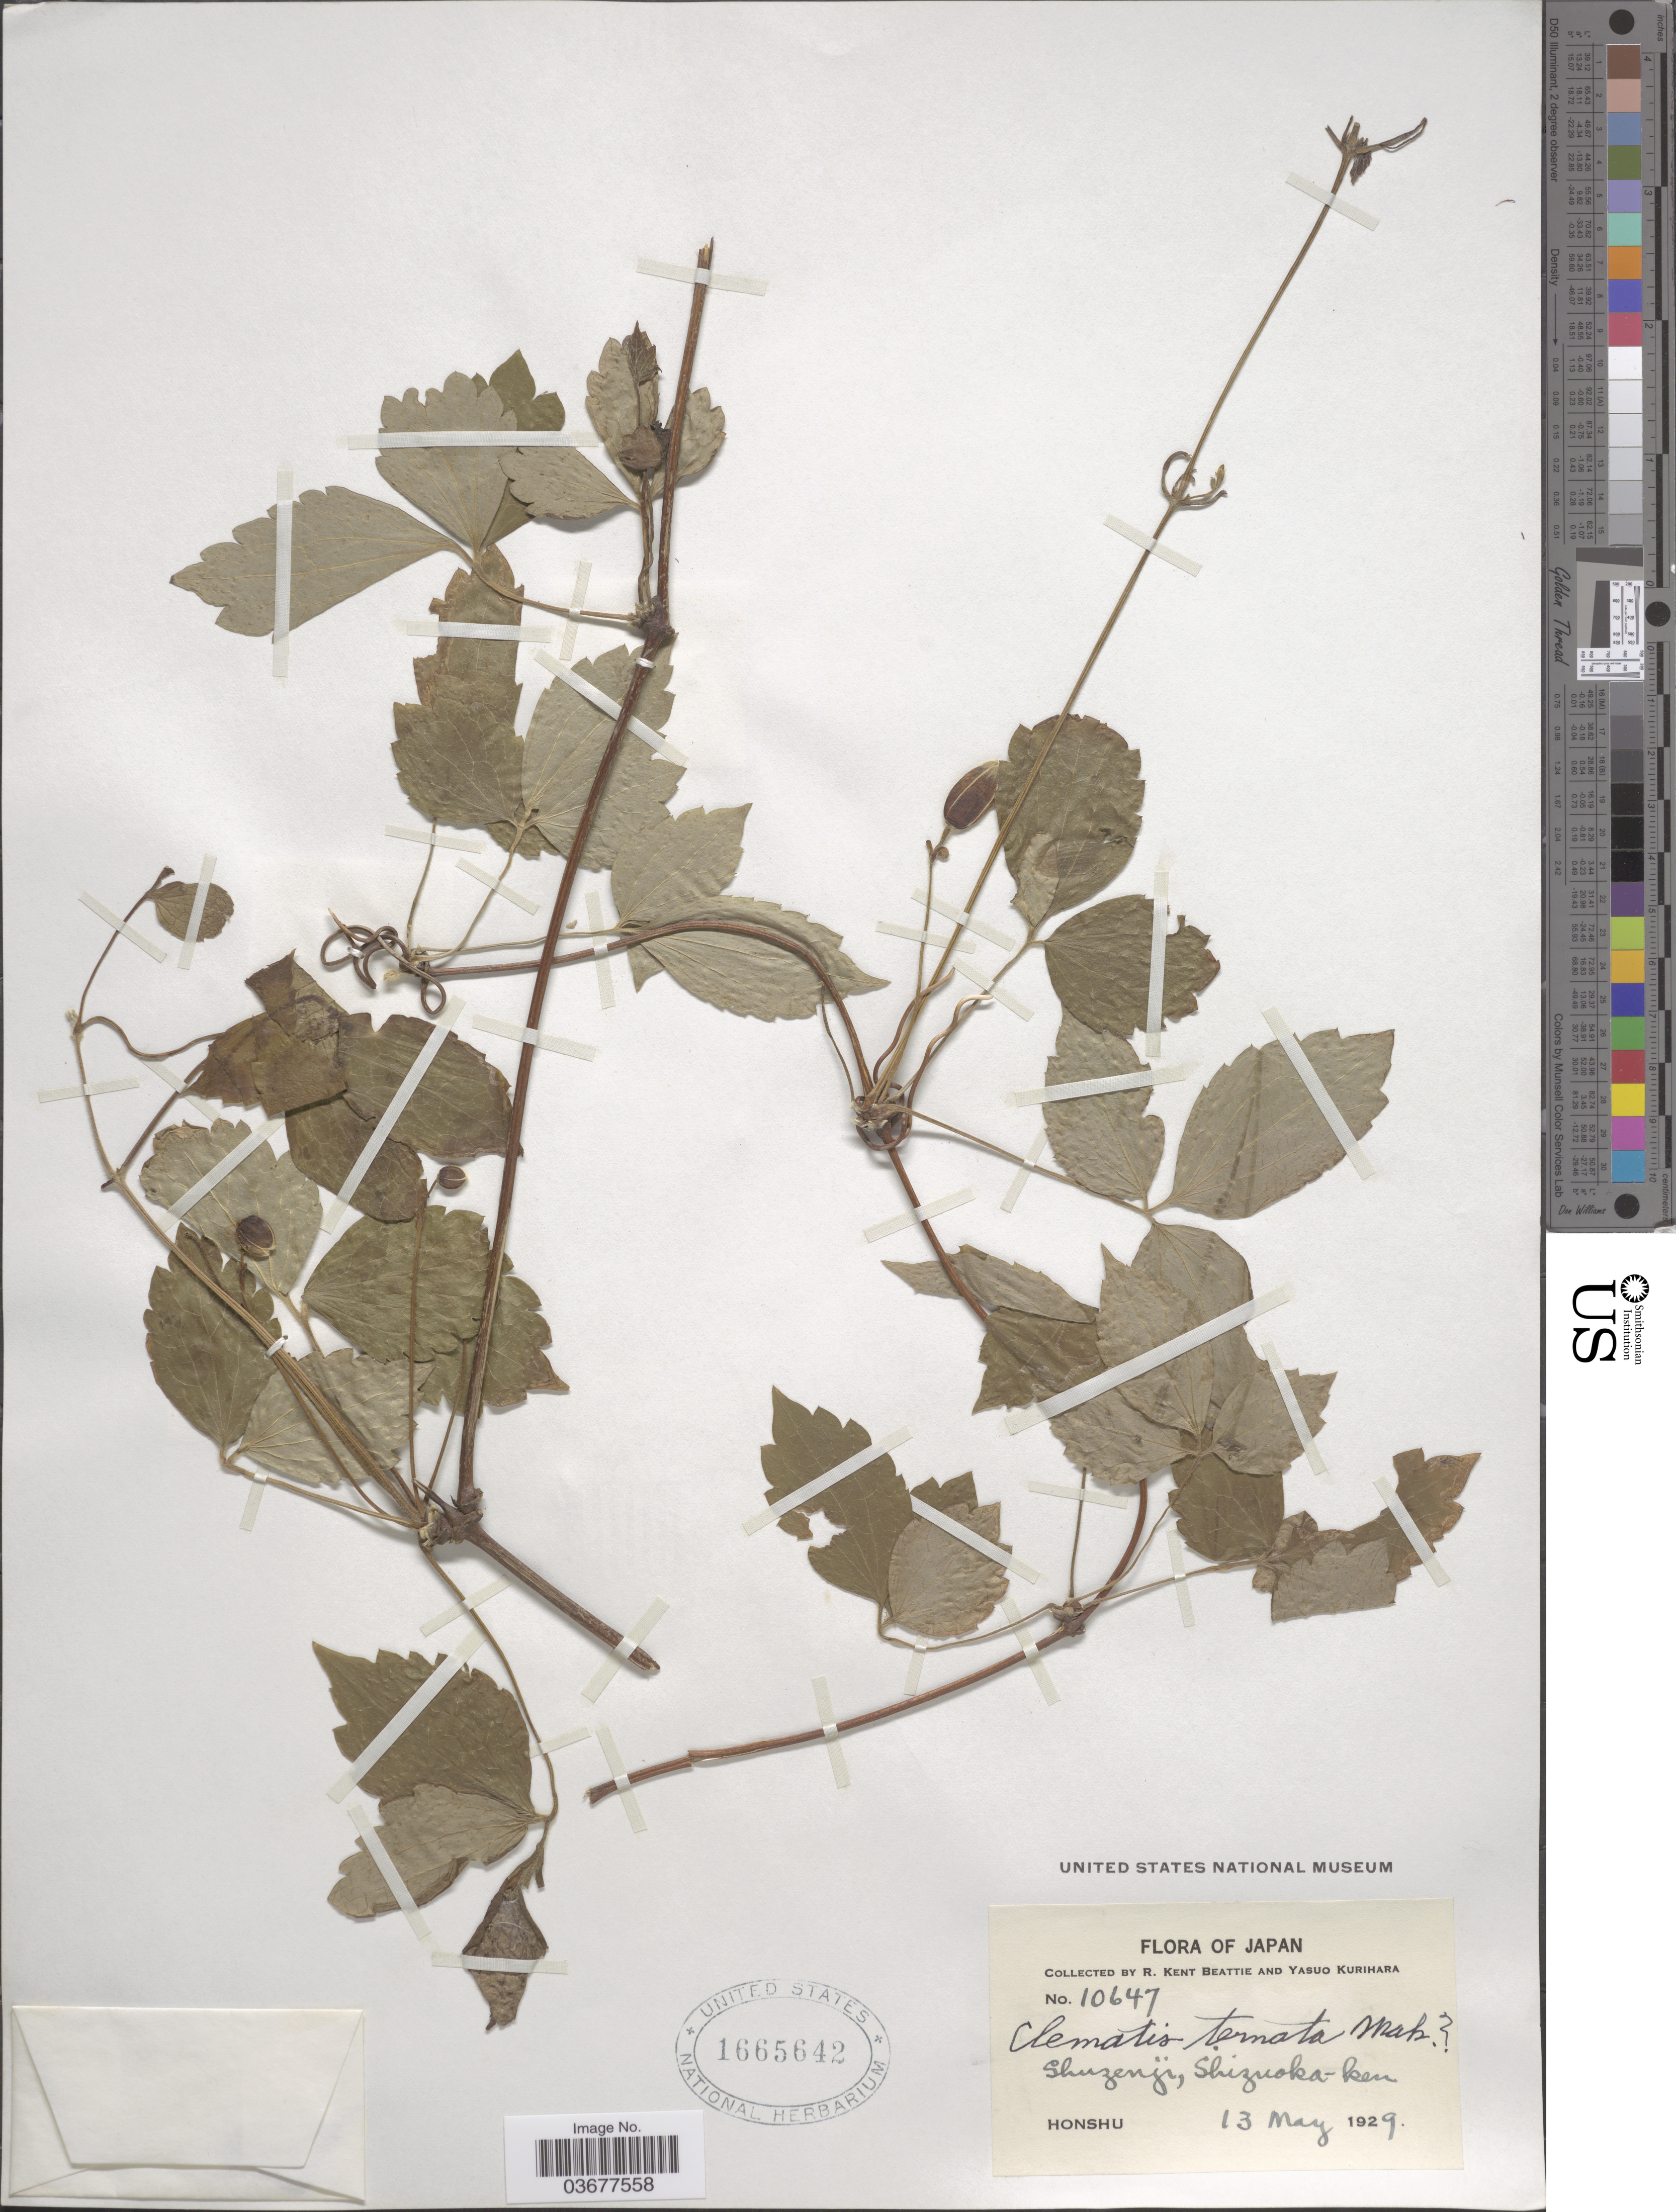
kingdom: Plantae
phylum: Tracheophyta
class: Magnoliopsida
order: Ranunculales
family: Ranunculaceae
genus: Clematis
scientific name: Clematis ternata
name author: Makino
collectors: R. K. Beattie & Y. Kurihara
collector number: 10647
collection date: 1929-05-13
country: Japan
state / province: Sizuoka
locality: Shuzenji, Shizuoka-ken.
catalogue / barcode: US 1665642